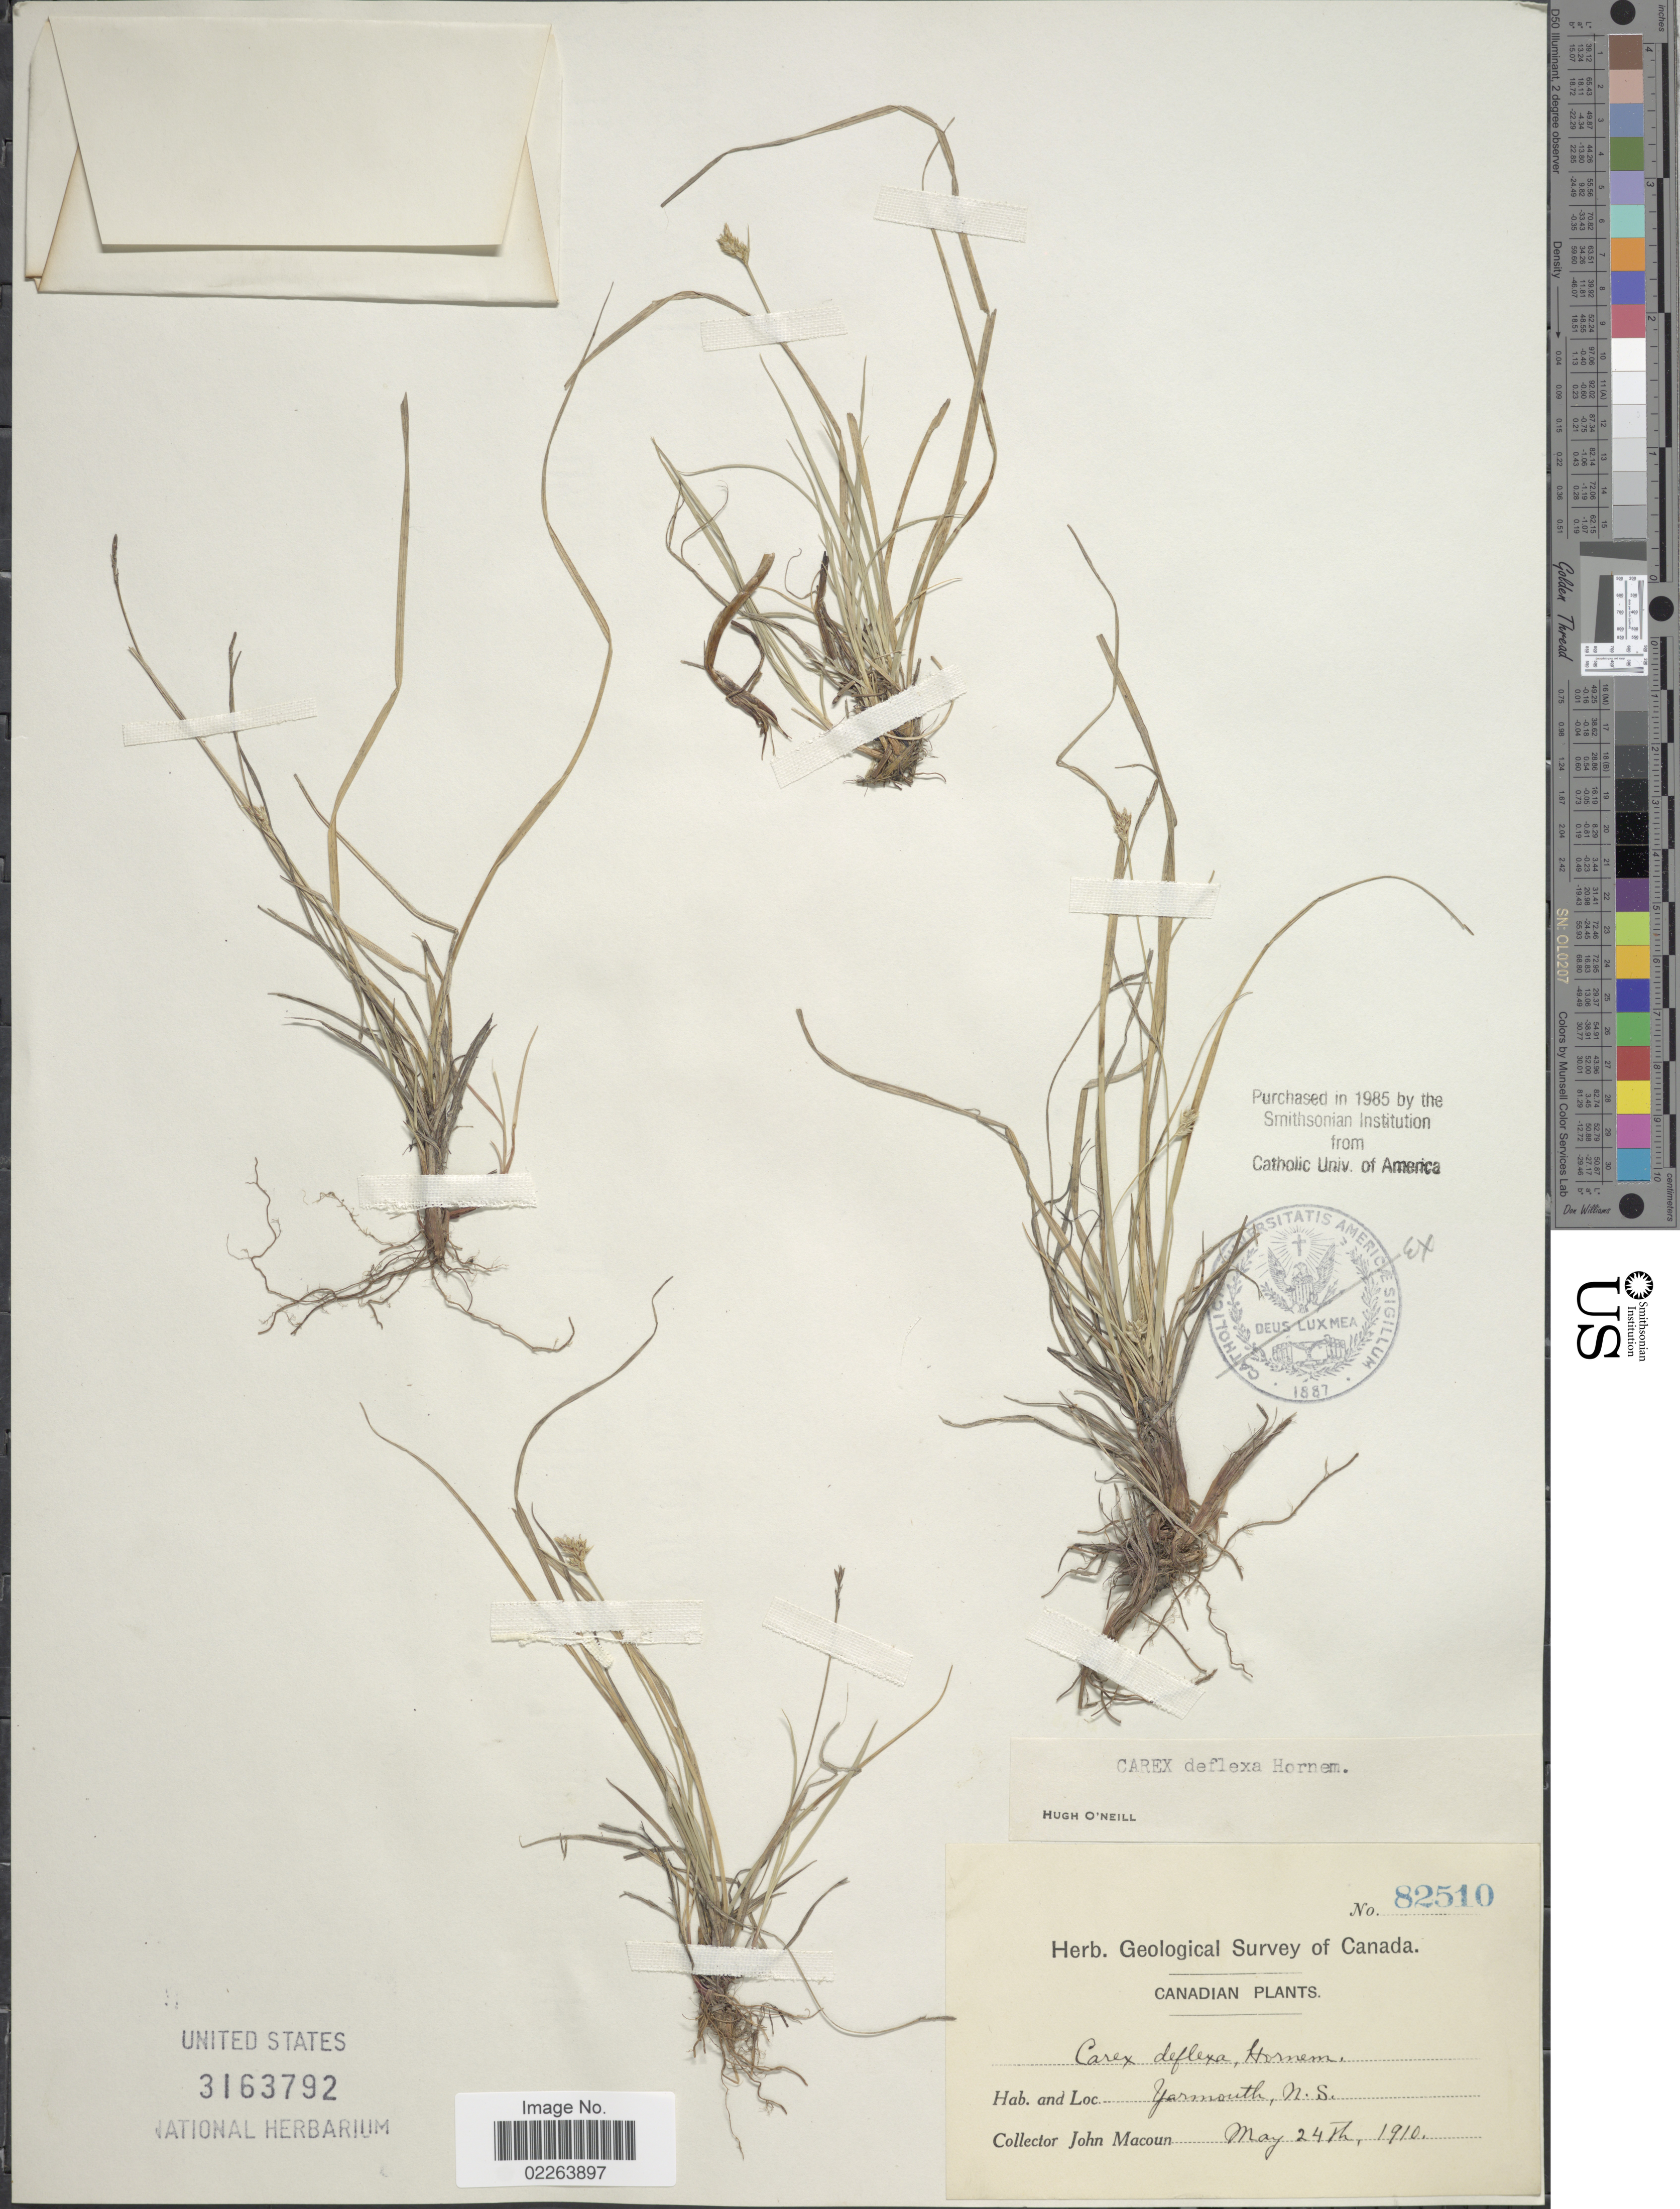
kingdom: Plantae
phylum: Tracheophyta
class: Liliopsida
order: Poales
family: Cyperaceae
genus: Carex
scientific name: Carex deflexa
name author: Hornem.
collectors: J. Macoun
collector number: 82510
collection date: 1910-05-24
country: Canada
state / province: Nova Scotia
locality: Yarmouth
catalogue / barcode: US 3163792